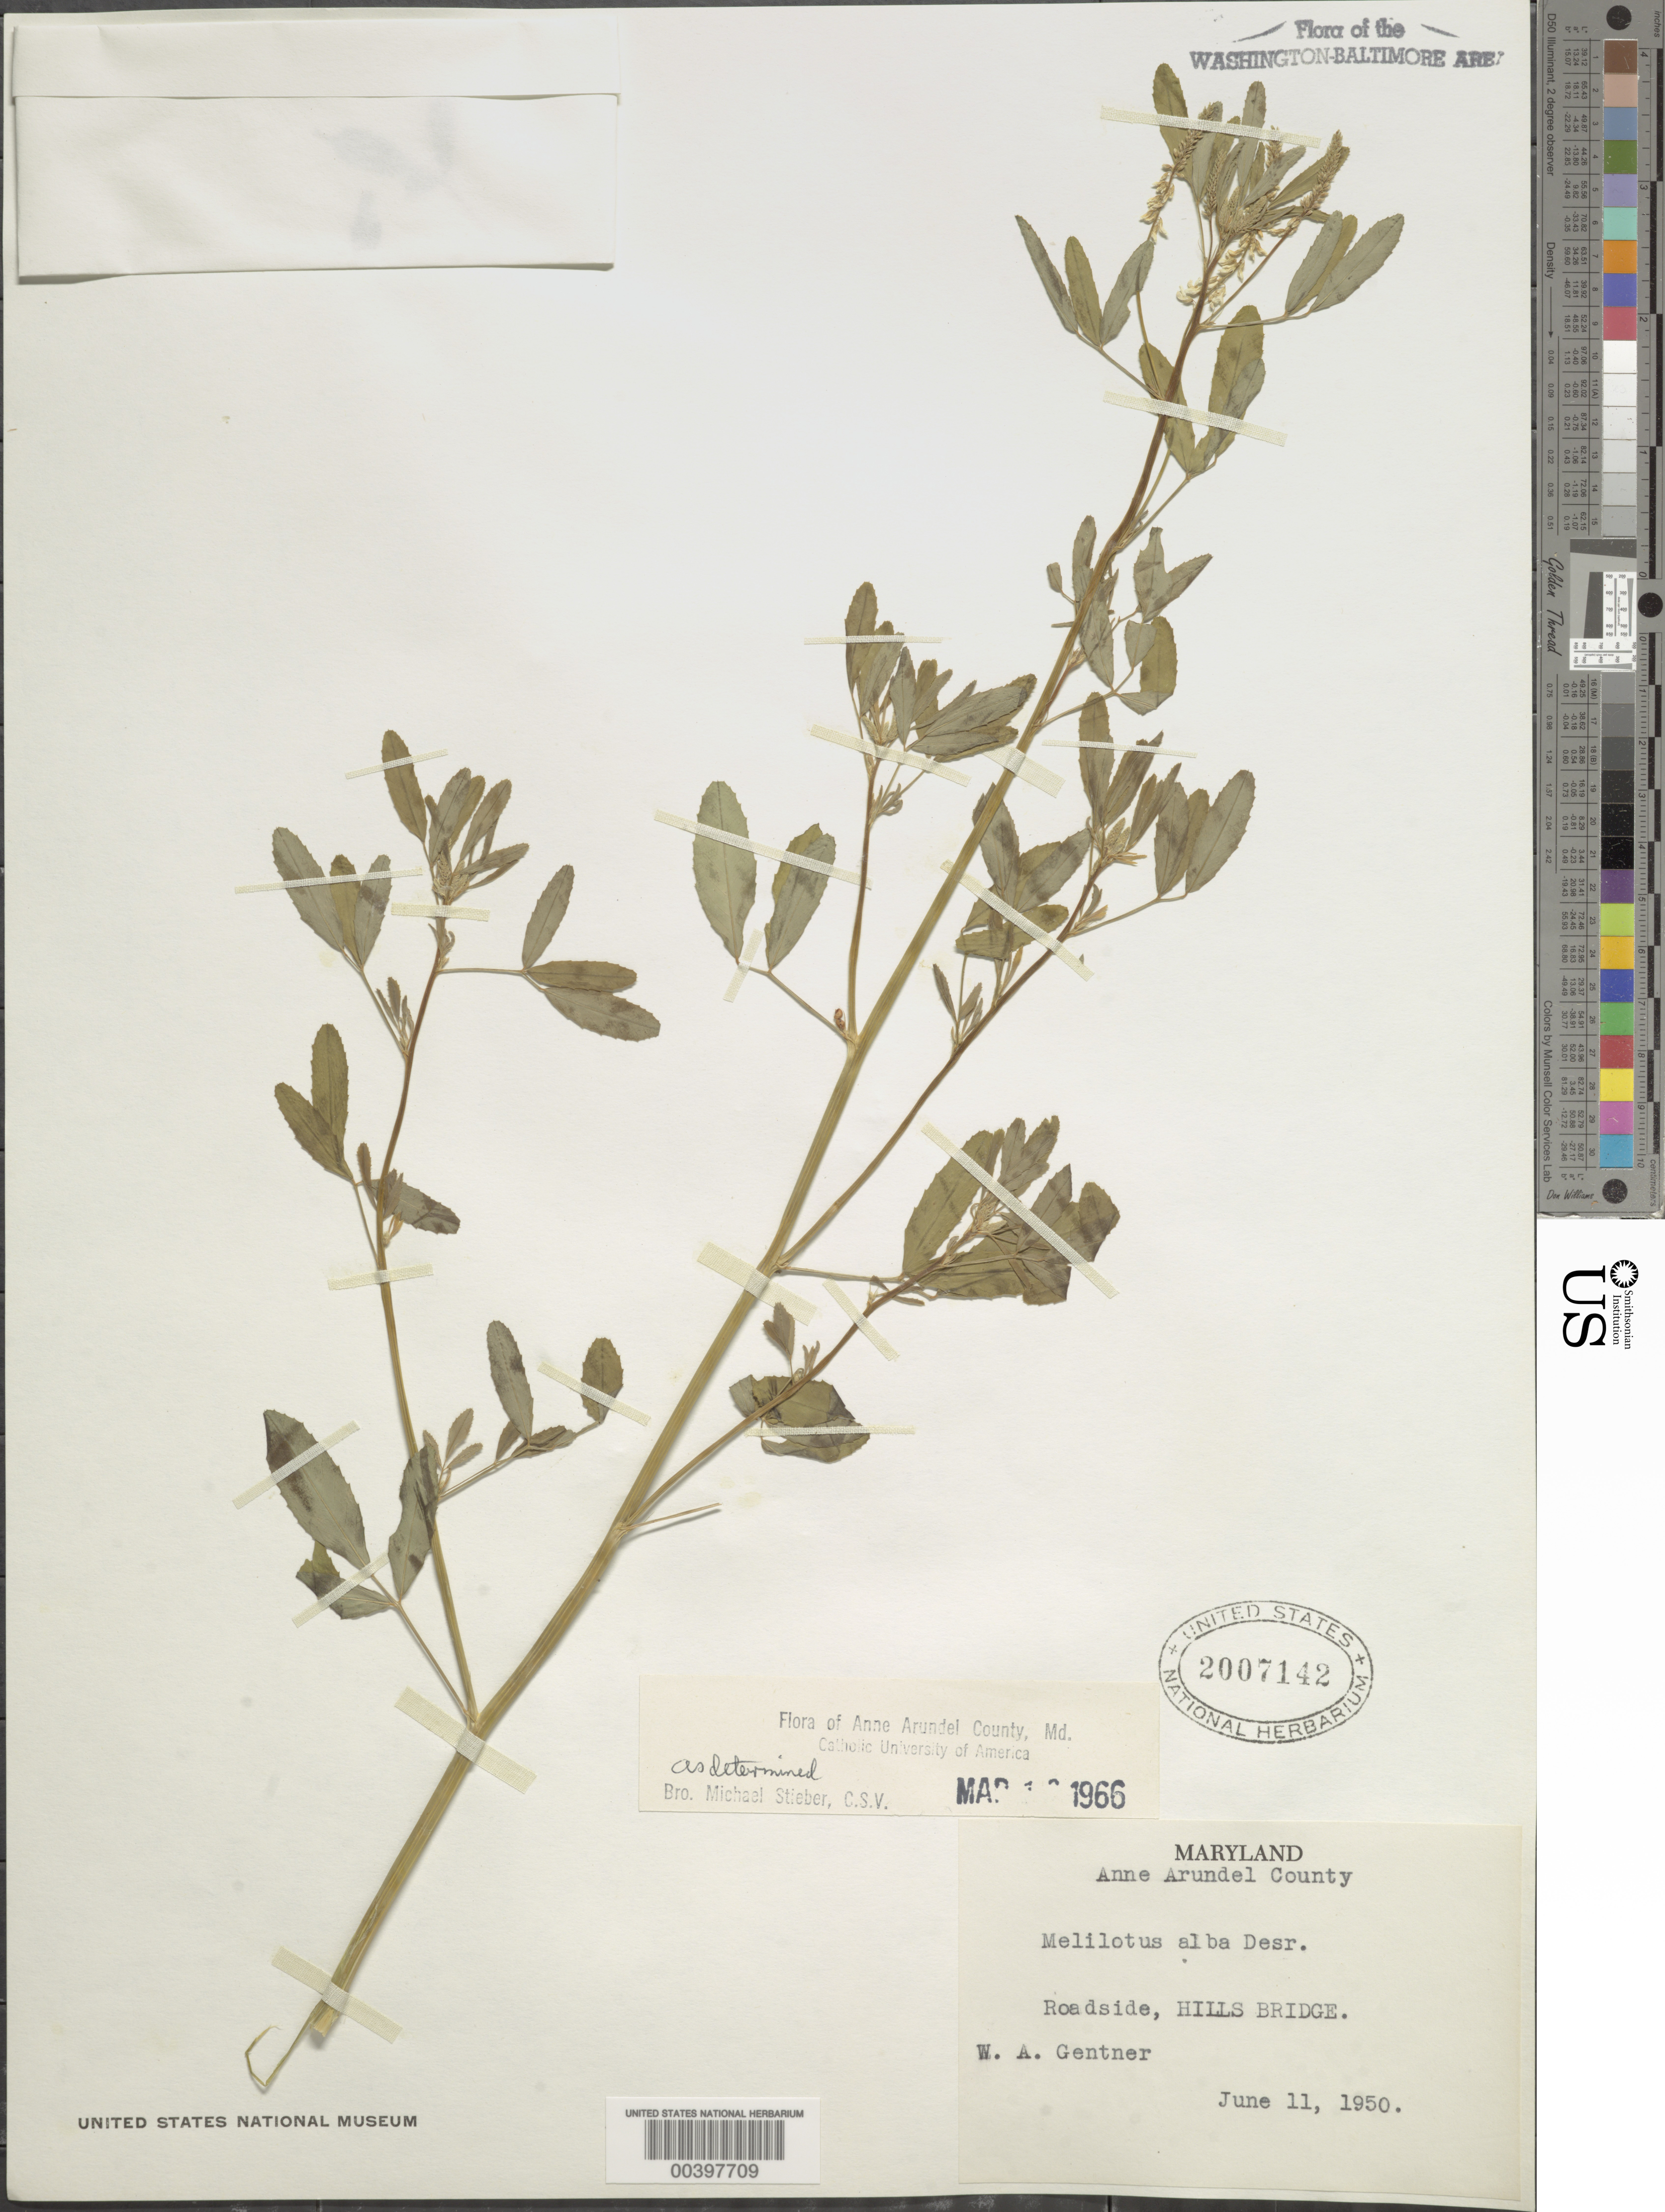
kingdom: Plantae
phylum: Tracheophyta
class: Magnoliopsida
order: Fabales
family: Fabaceae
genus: Melilotus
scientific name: Melilotus albus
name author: Medik.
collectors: W. Gentner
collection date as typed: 11 Jun 1950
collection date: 1950-06-11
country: United States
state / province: Maryland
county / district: Anne Arundel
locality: Hills Bridge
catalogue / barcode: US 2007142